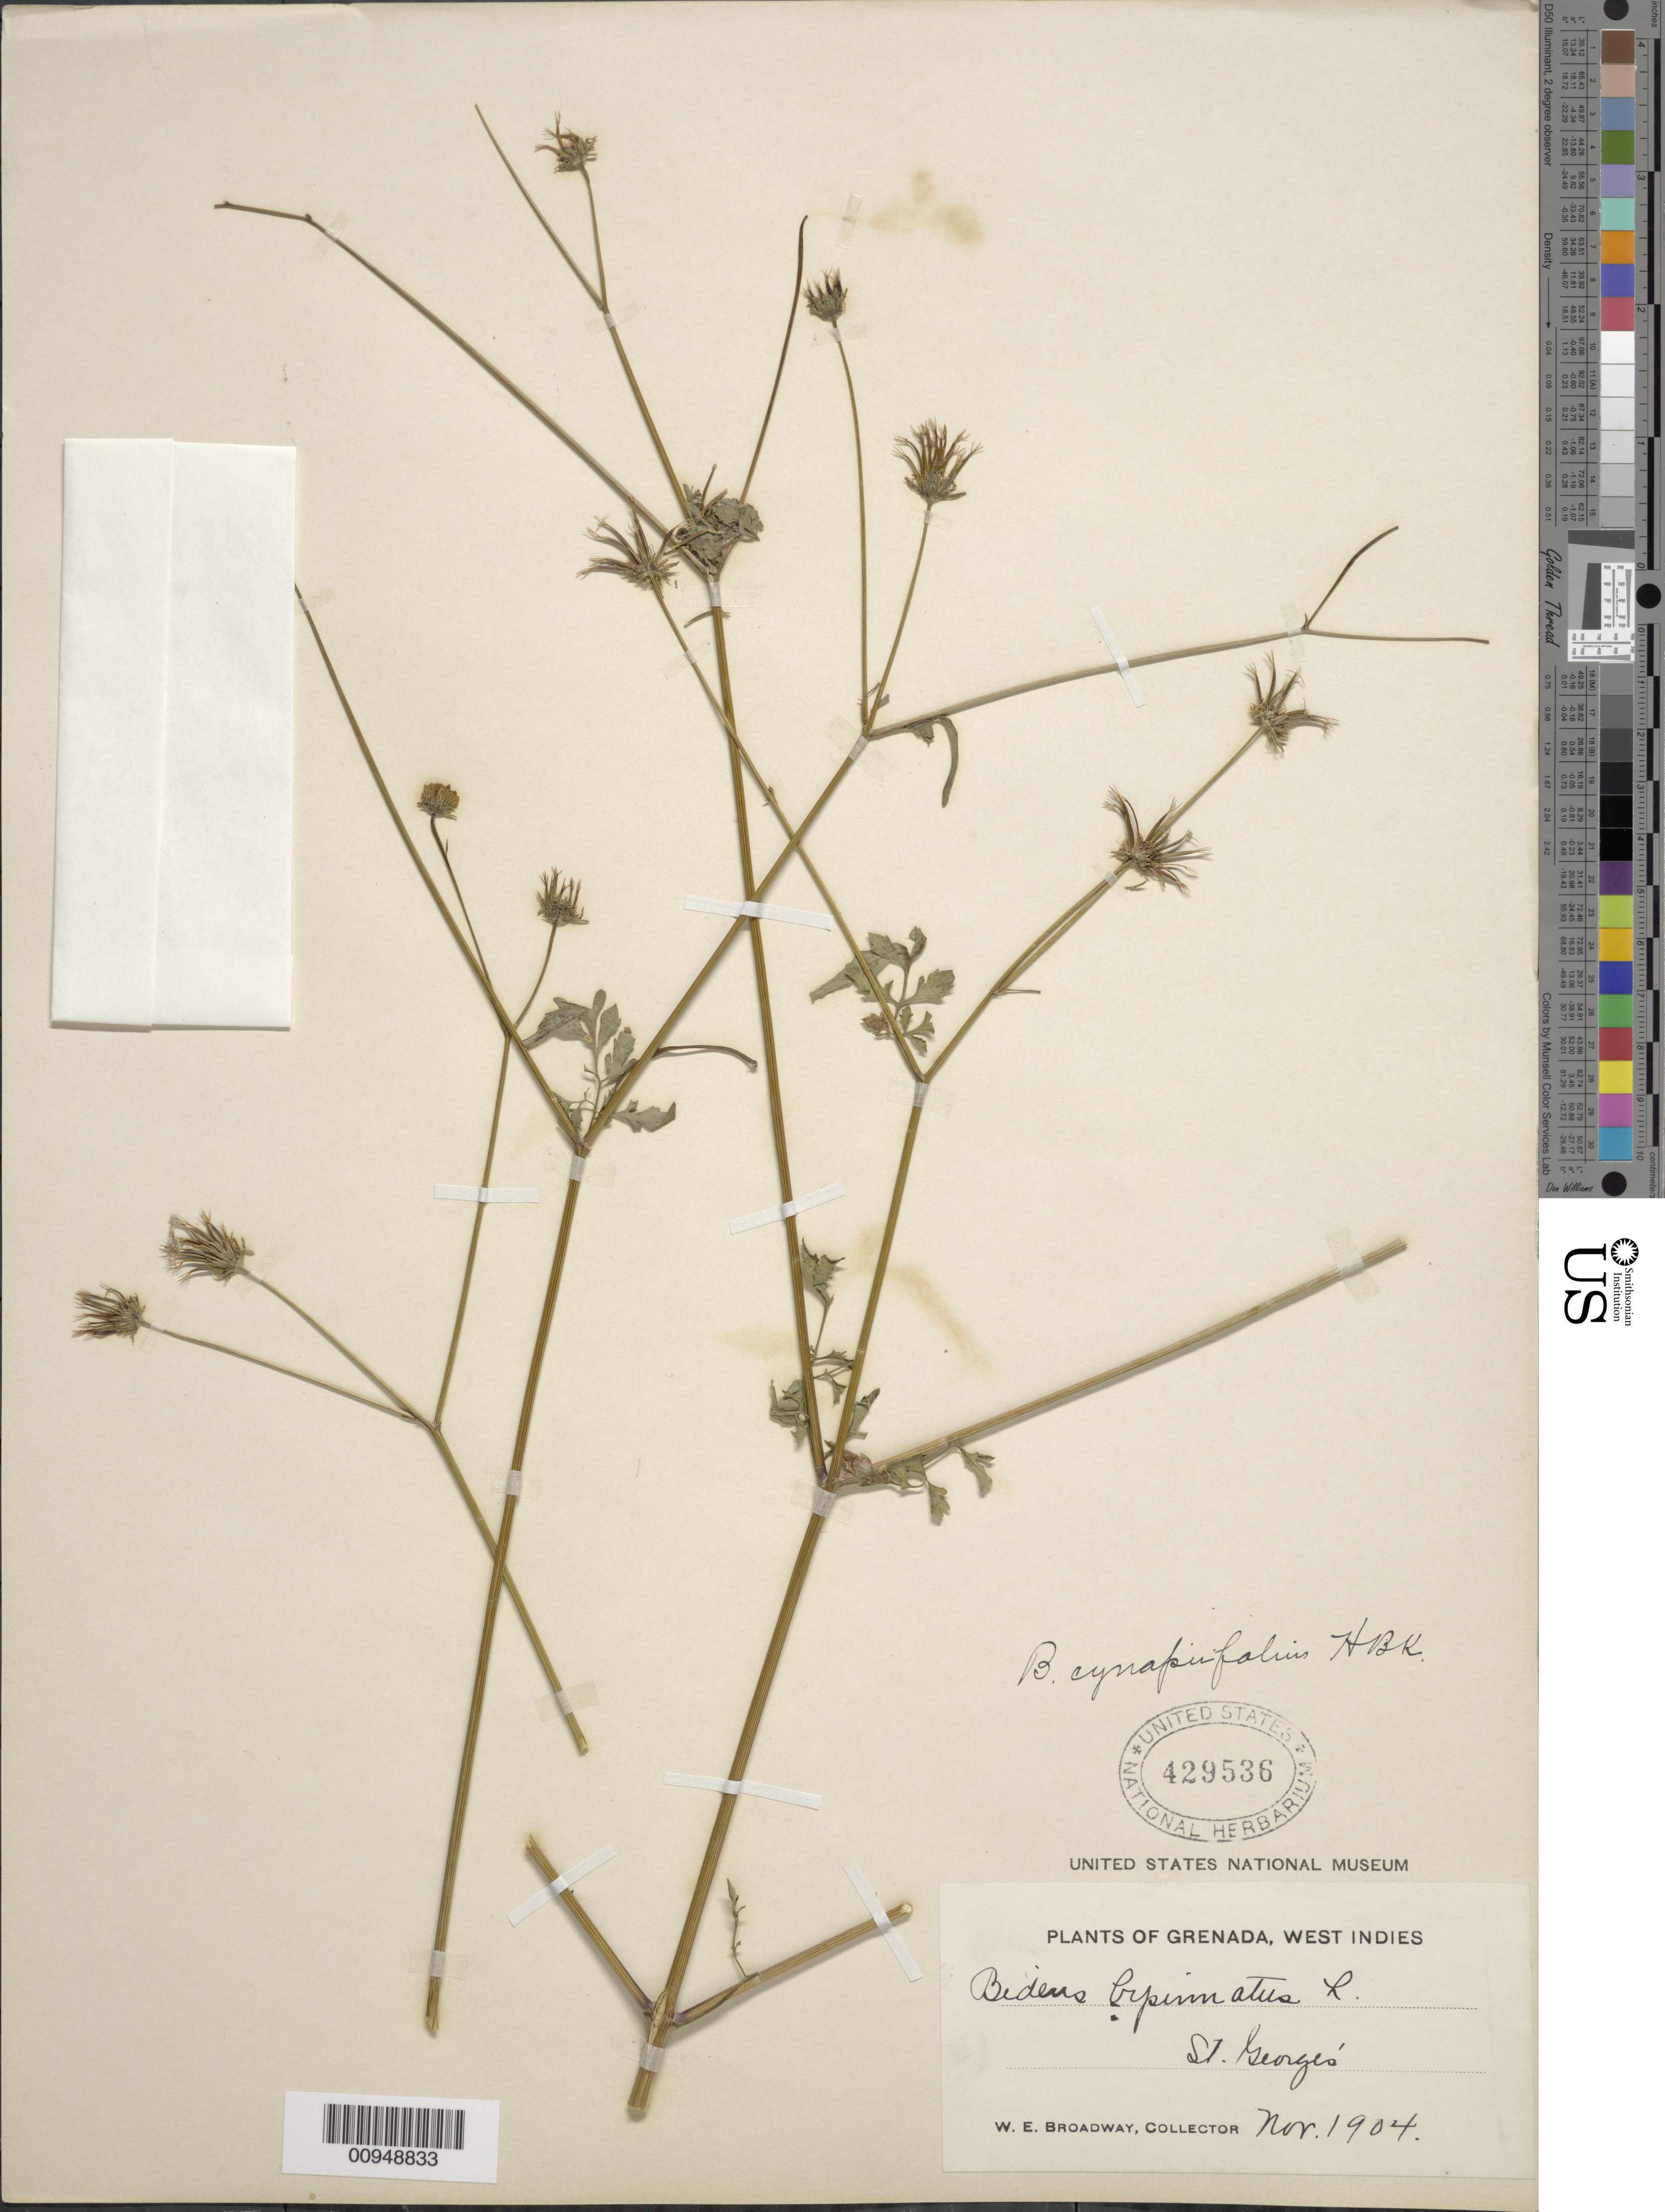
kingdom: Plantae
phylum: Tracheophyta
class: Magnoliopsida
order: Asterales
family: Asteraceae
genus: Bidens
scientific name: Bidens cynapiifolia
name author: Kunth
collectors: W. E. Broadway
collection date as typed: Nov 1904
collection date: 1904-11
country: Grenada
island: Grenada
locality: St. George's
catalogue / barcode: US 429536